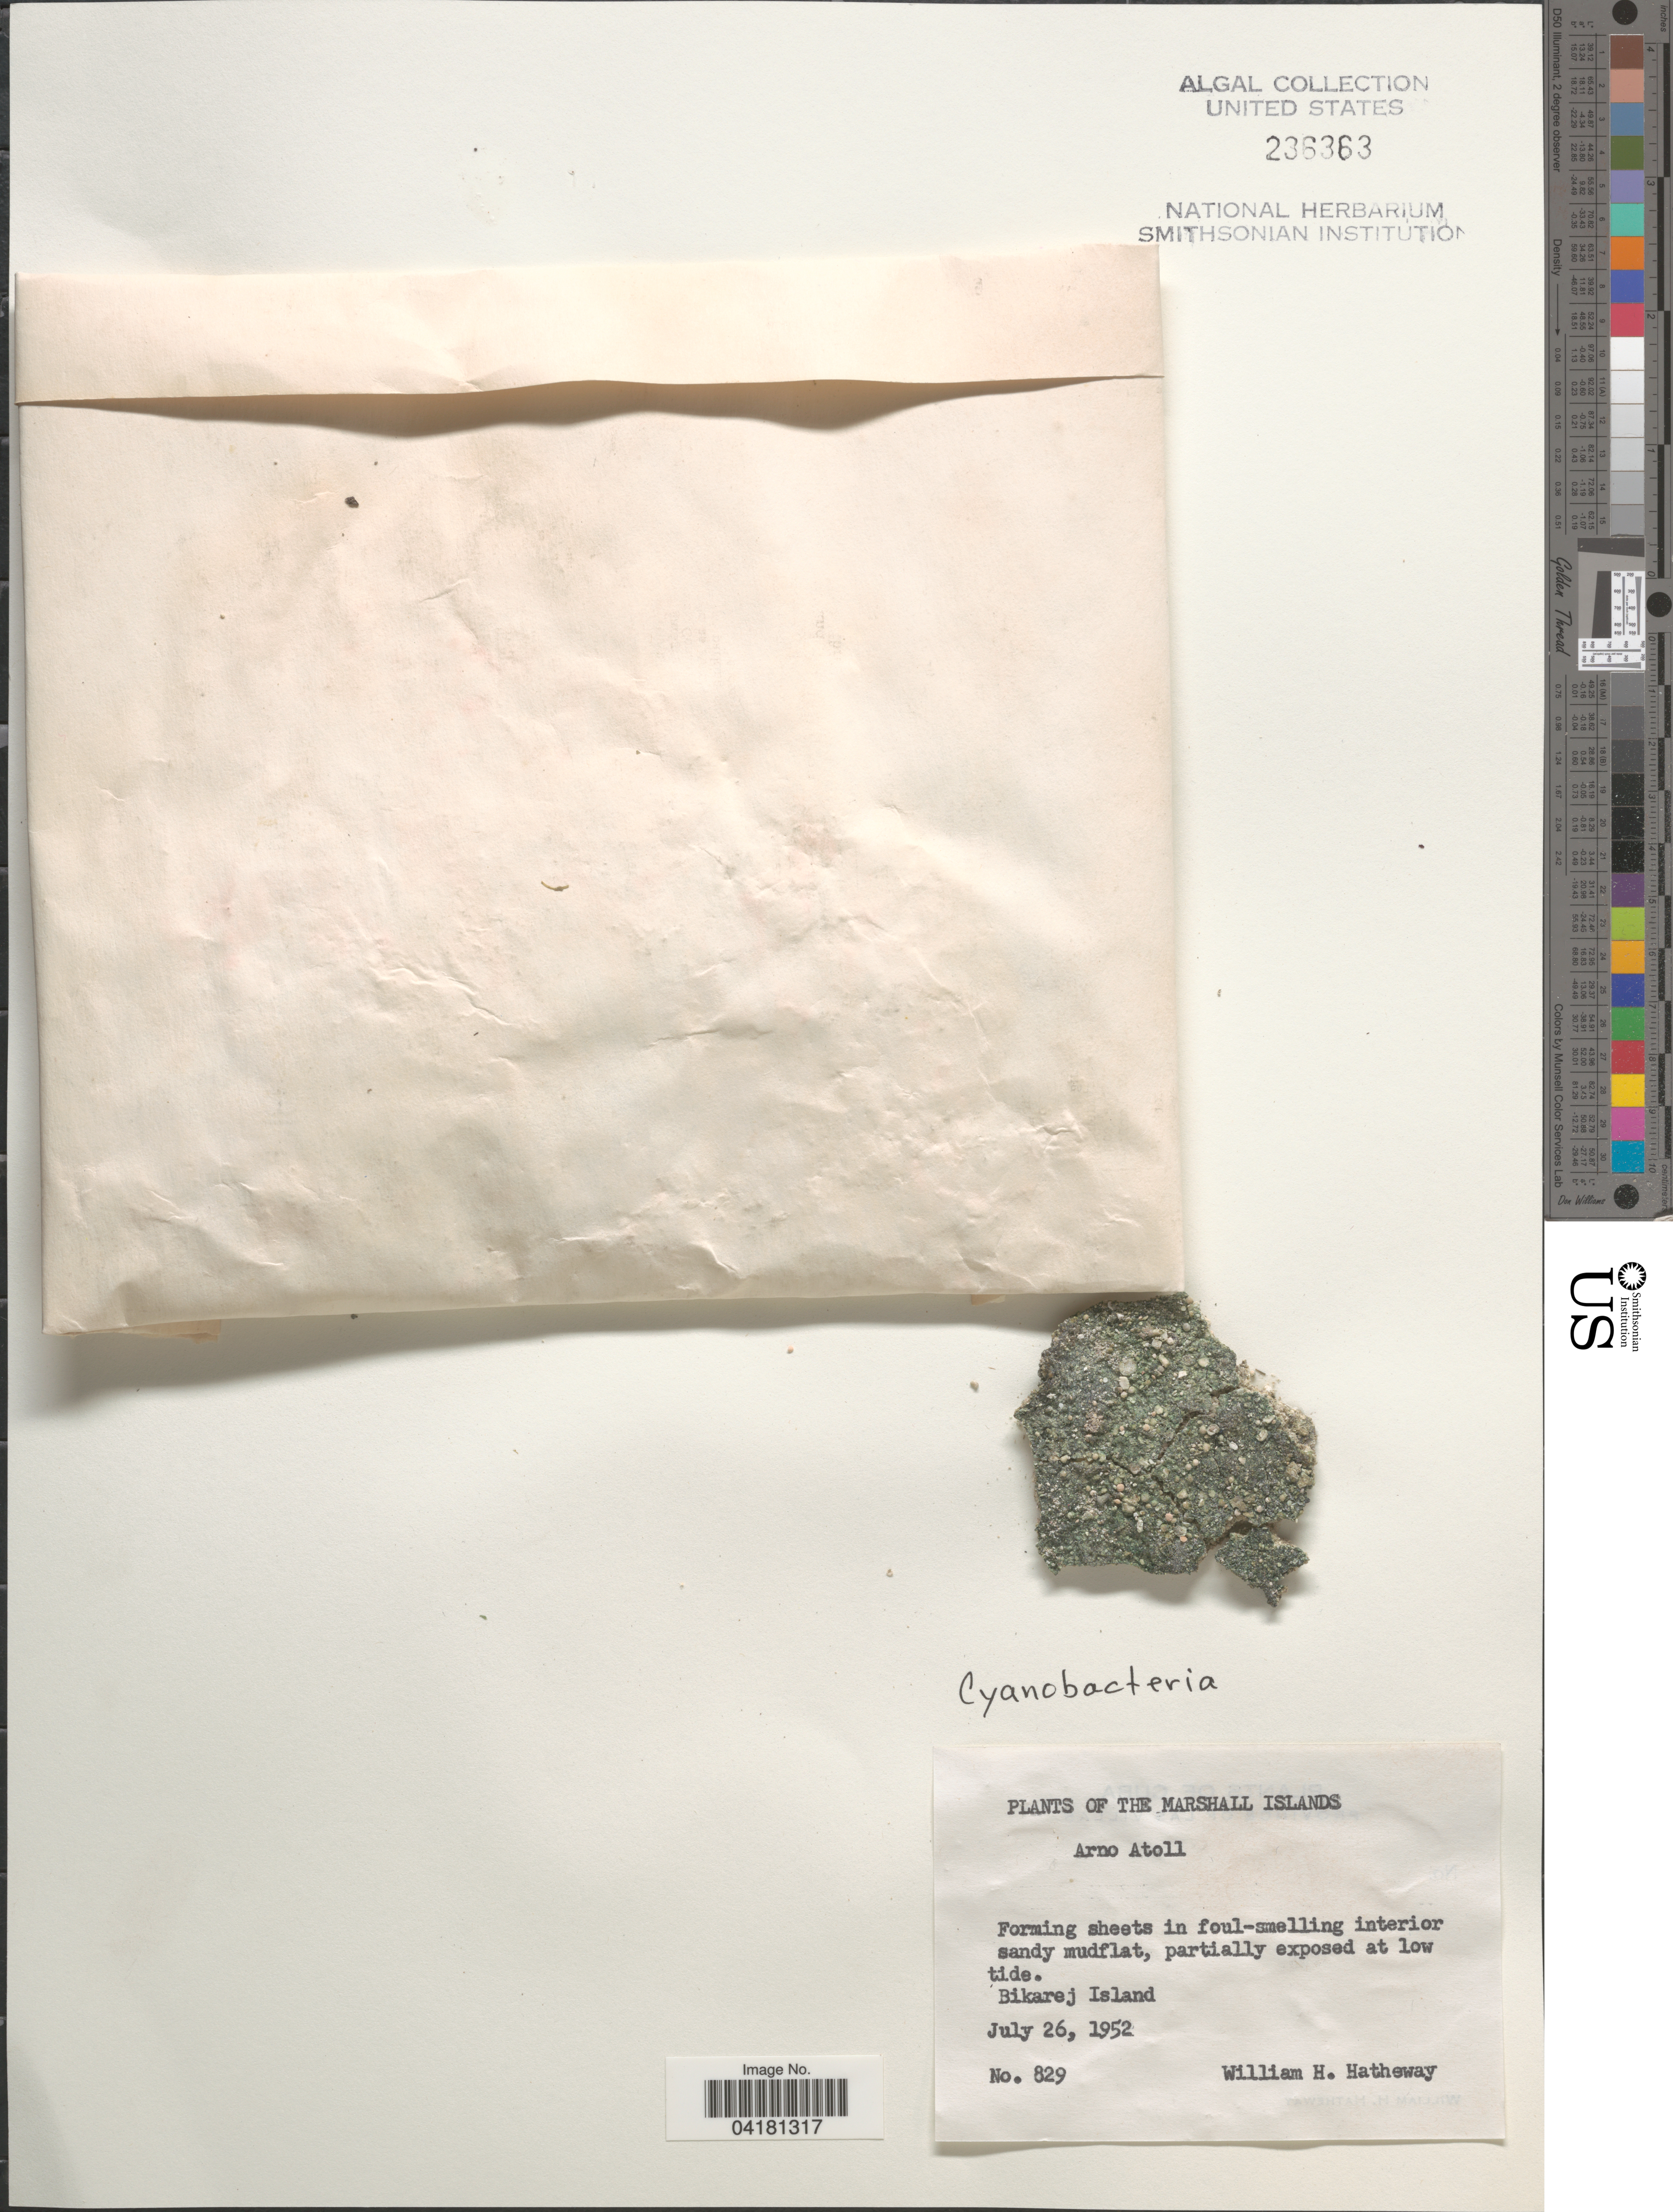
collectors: W. H. Hatheway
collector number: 829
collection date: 1952-07-26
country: Marshall Islands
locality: Arno Atoll. Bikarej Island.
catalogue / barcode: US 236363